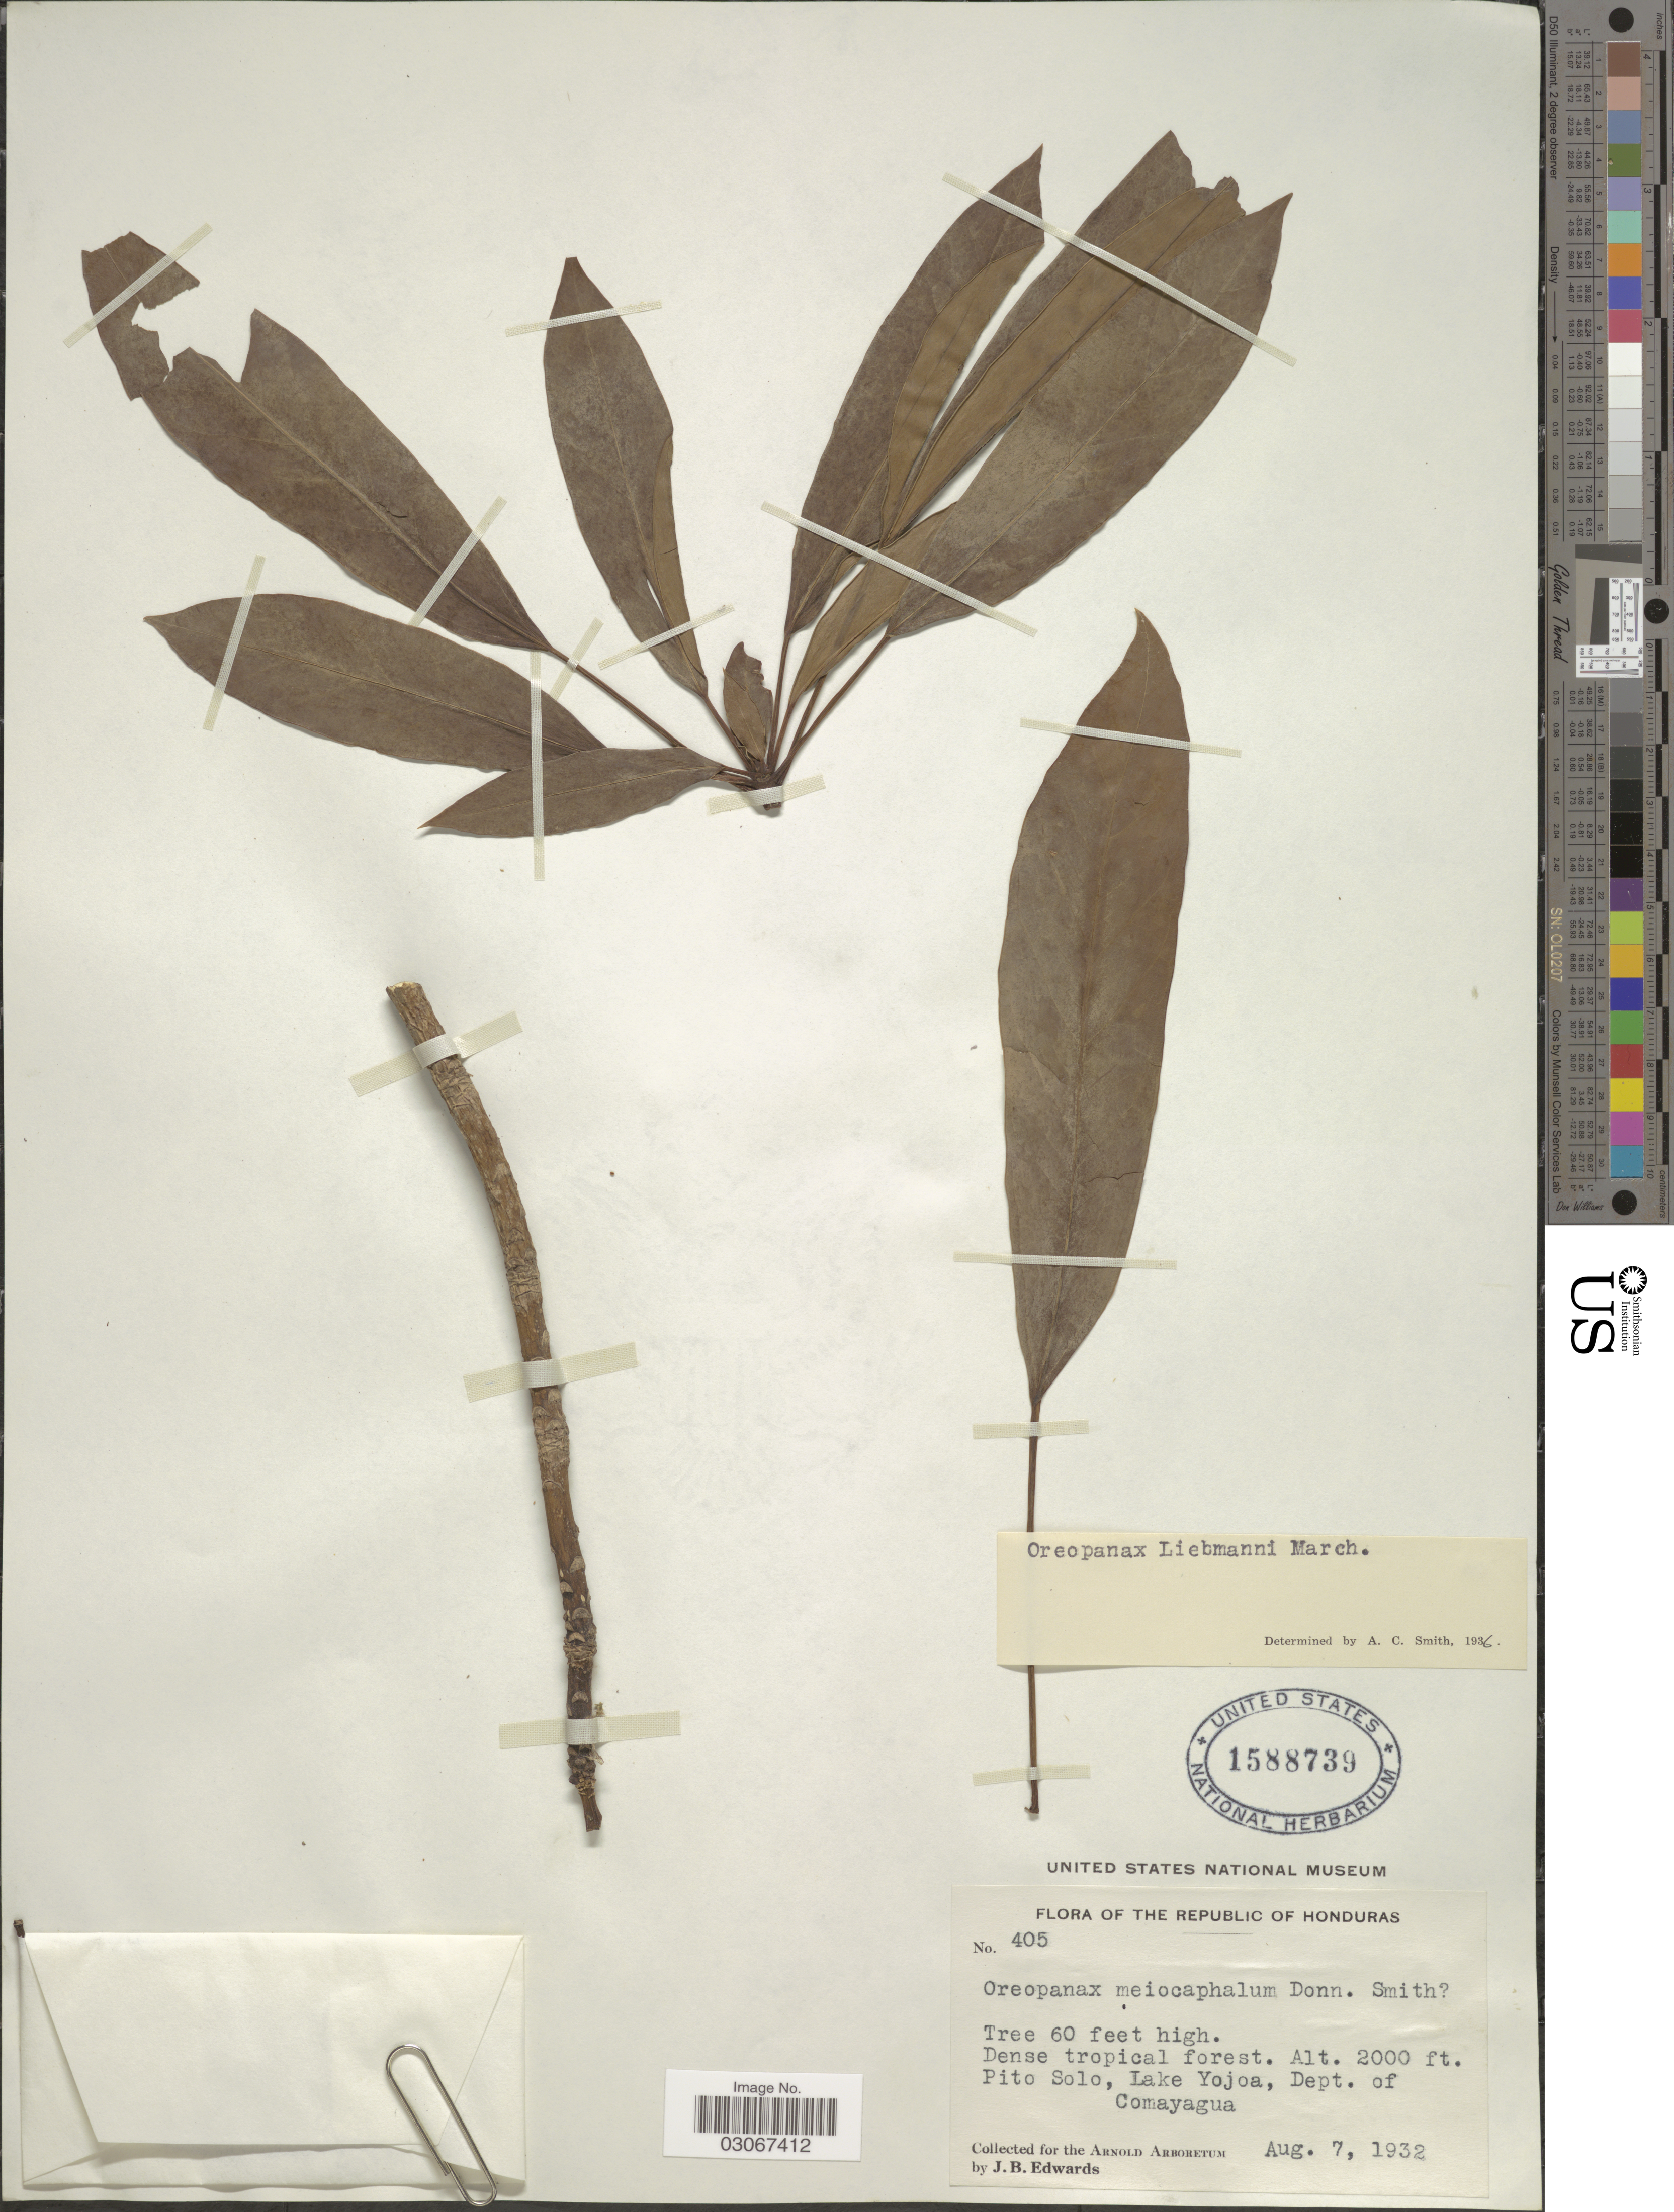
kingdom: Plantae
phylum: Tracheophyta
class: Magnoliopsida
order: Apiales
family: Araliaceae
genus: Oreopanax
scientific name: Oreopanax liebmannii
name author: Marchal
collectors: J. B. Edwards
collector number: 405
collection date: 1932-08-07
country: Honduras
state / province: Comayagua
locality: Pito Solo, Lake Yojoa, Dept. of Comayagua.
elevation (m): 610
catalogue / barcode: US 1588739